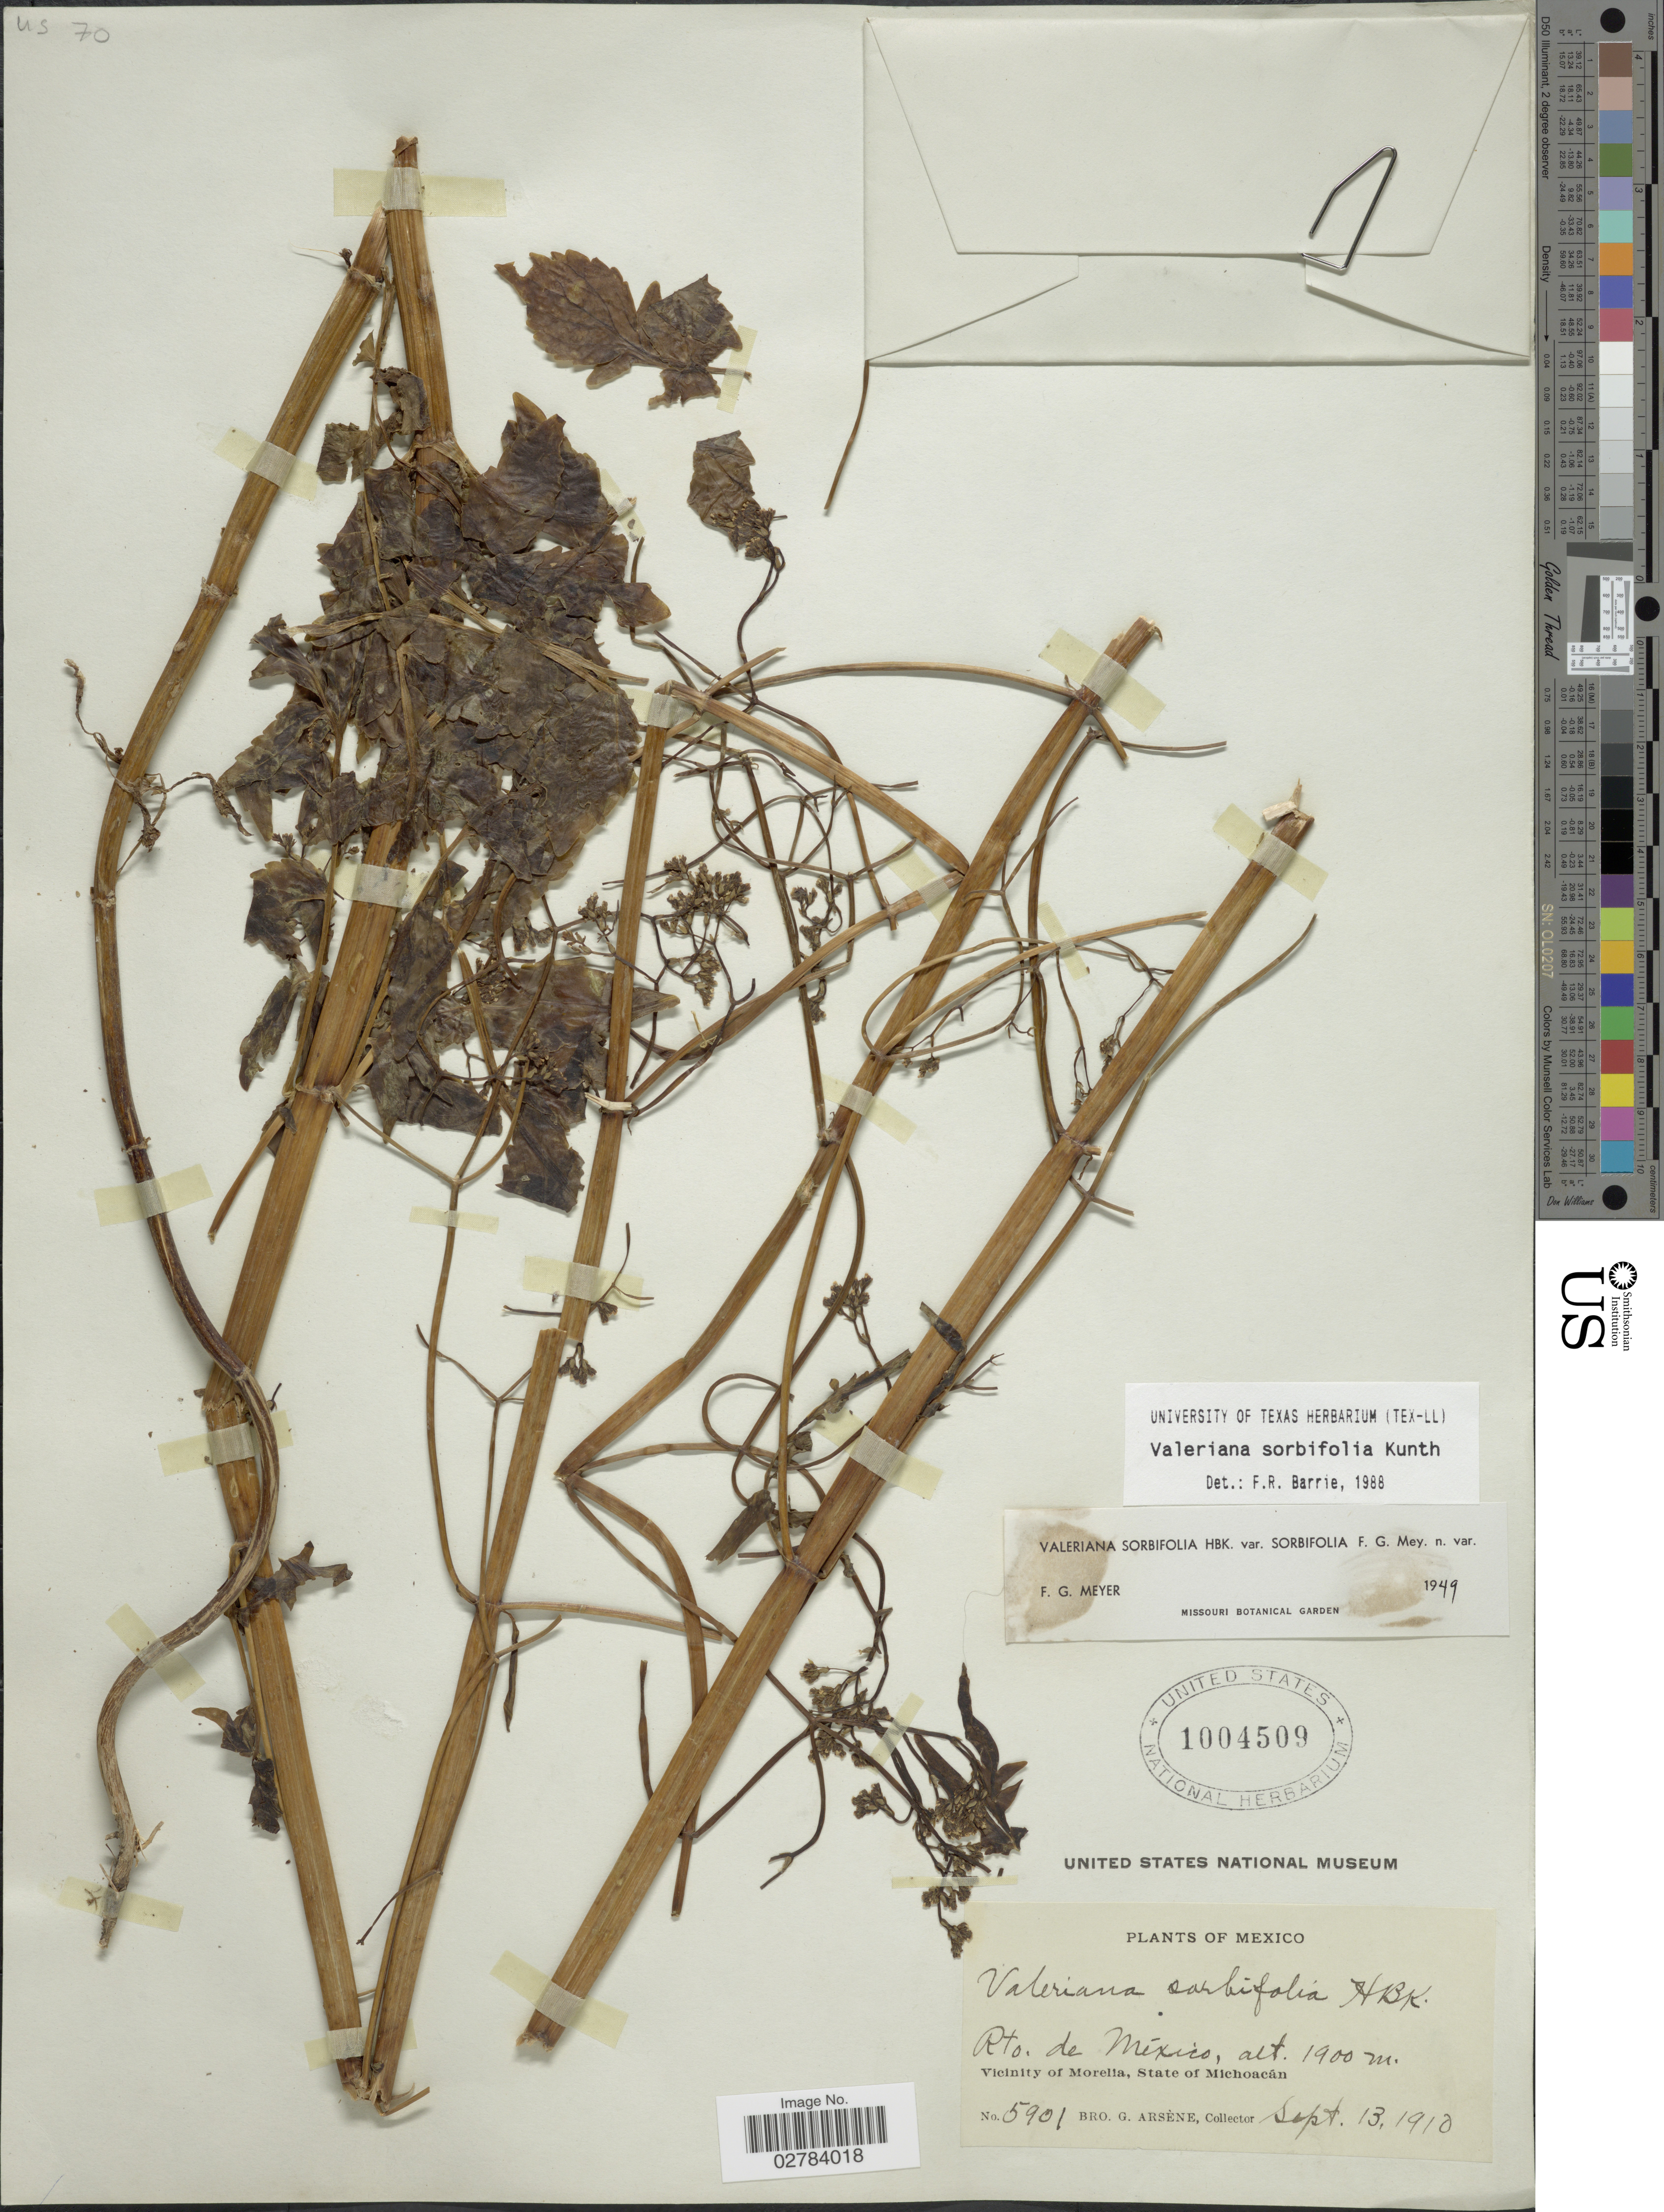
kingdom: Plantae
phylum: Tracheophyta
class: Magnoliopsida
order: Dipsacales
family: Caprifoliaceae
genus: Valeriana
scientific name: Valeriana sorbifolia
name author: Kunth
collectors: Bro. G. Arsène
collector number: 5901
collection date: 1910-09-13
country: Mexico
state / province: Michoacán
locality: Rto. de México, Vicinity of Moreila.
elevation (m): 1900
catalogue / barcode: US 1004509